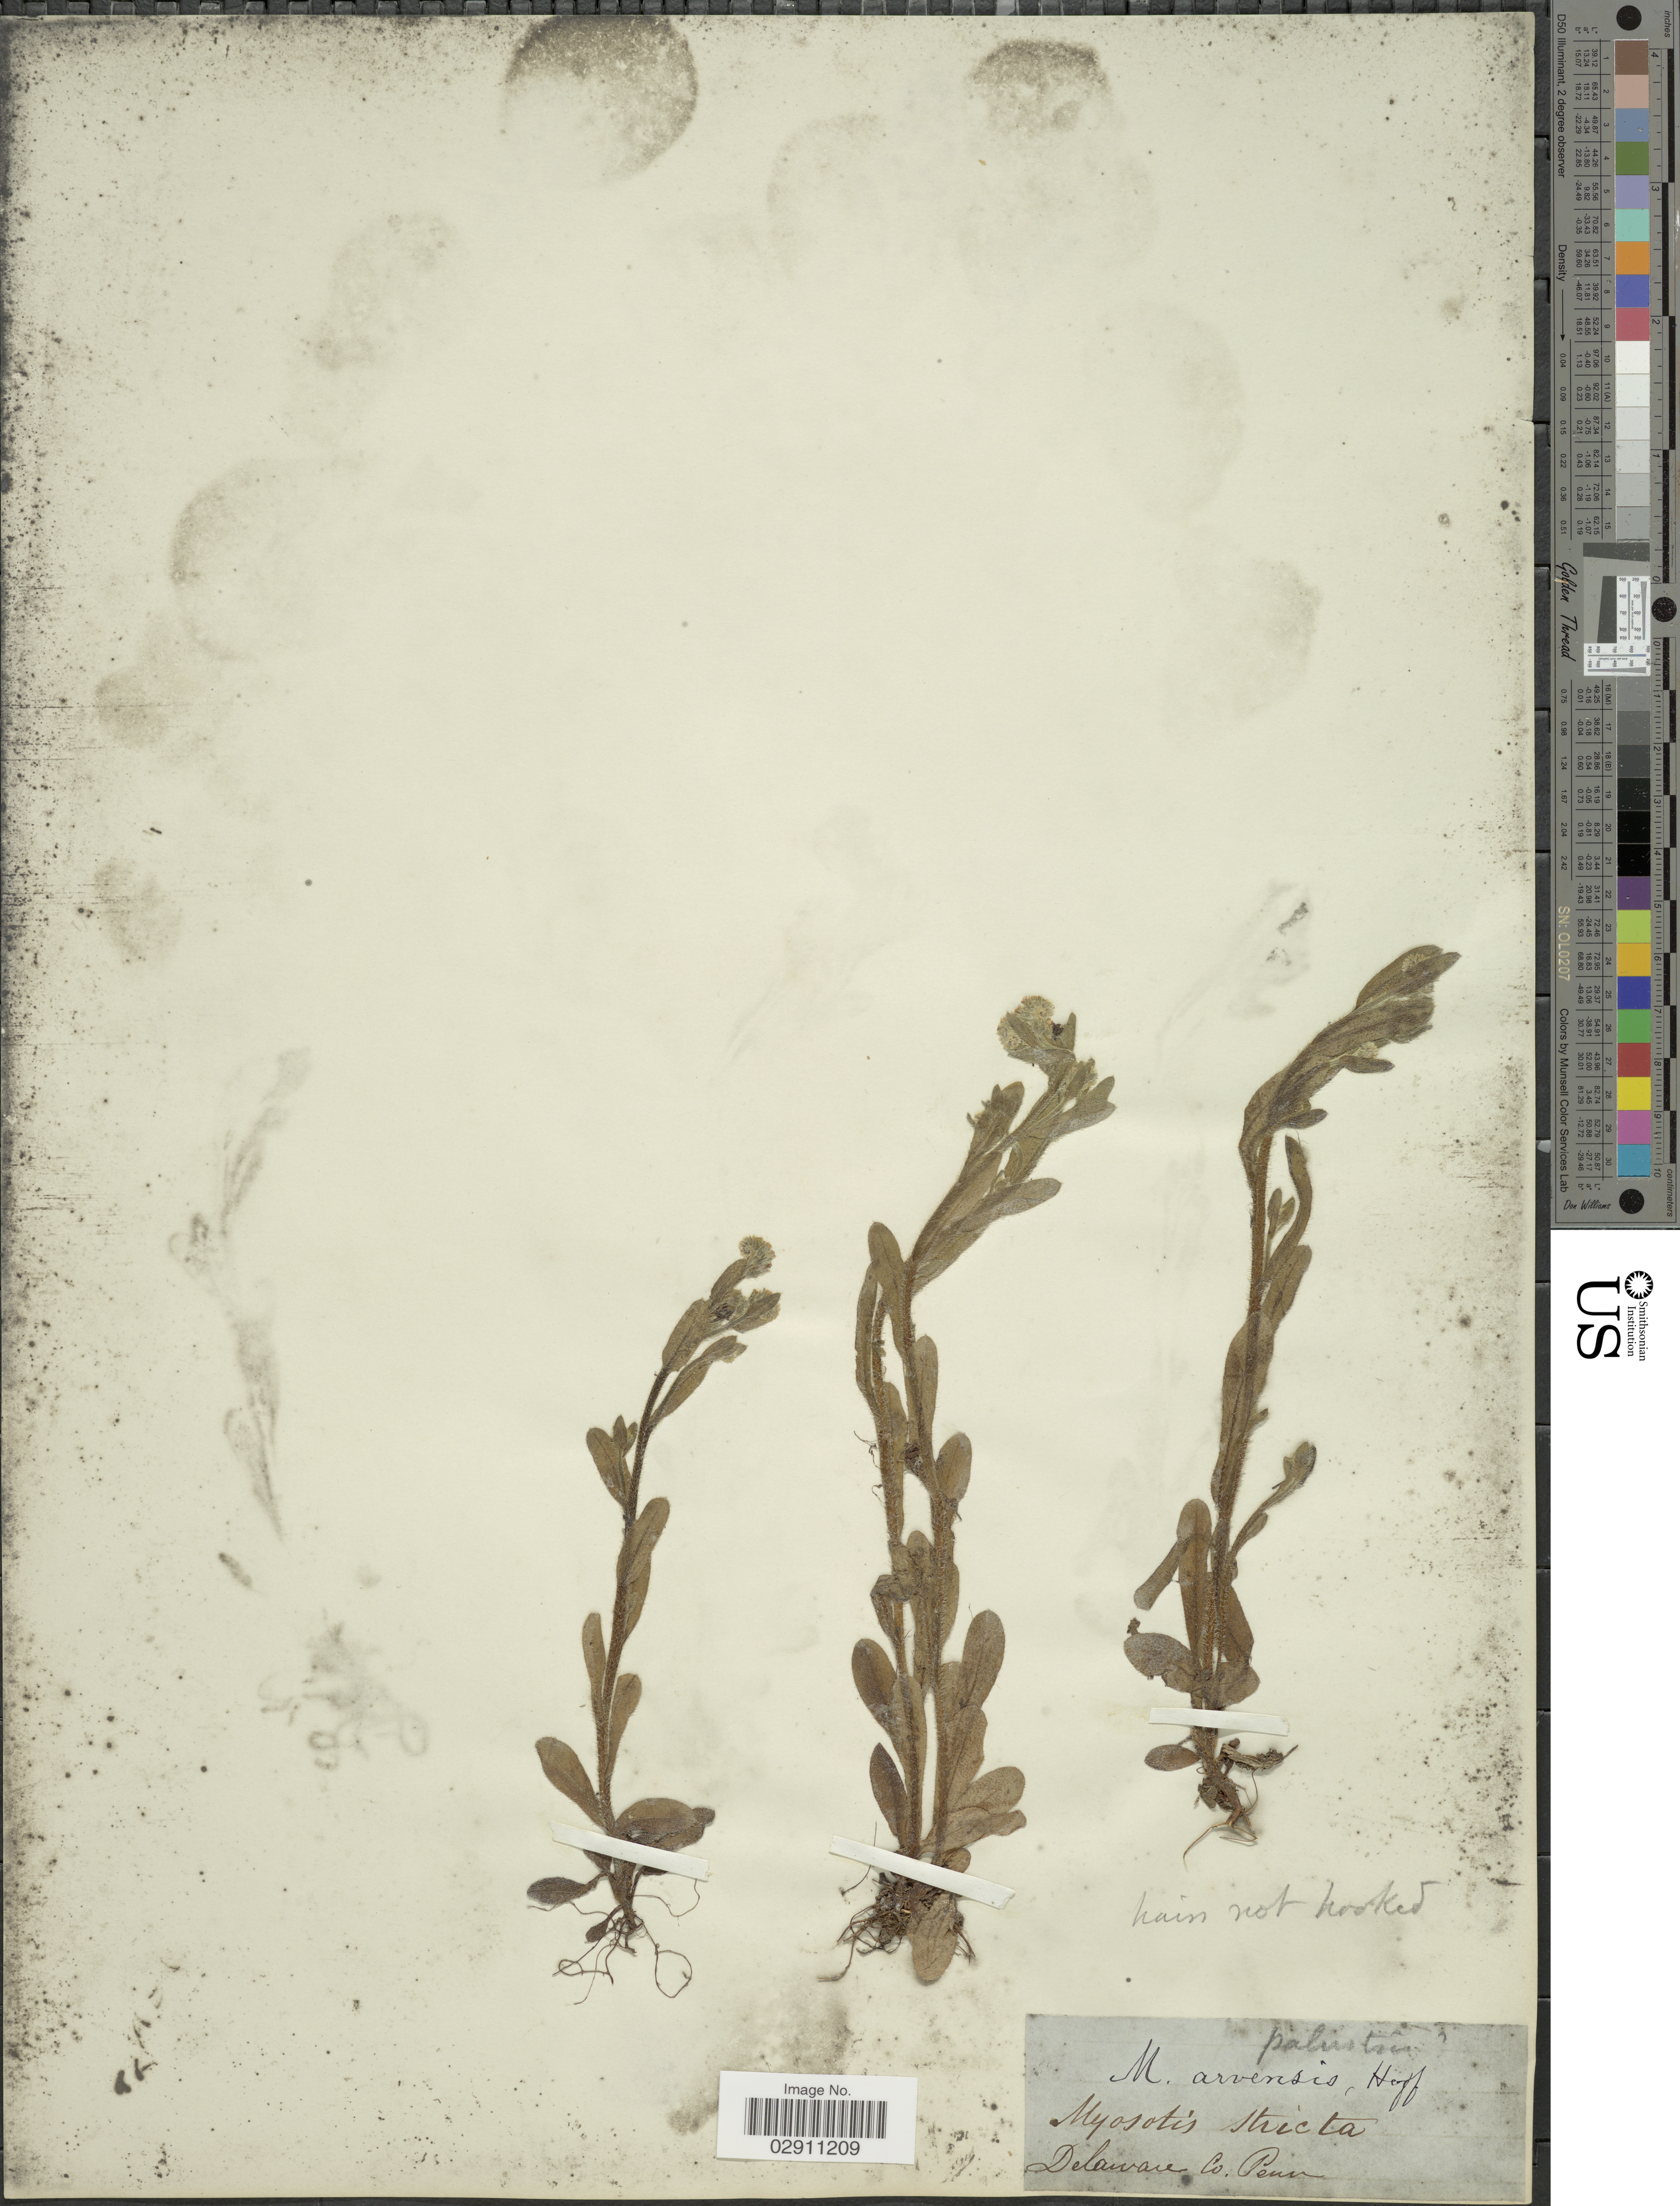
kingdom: Plantae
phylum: Tracheophyta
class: Magnoliopsida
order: Boraginales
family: Boraginaceae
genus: Myosotis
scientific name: Myosotis verna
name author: Nutt.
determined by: Goldman, Doug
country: United States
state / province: Pennsylvania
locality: Delaware Co.